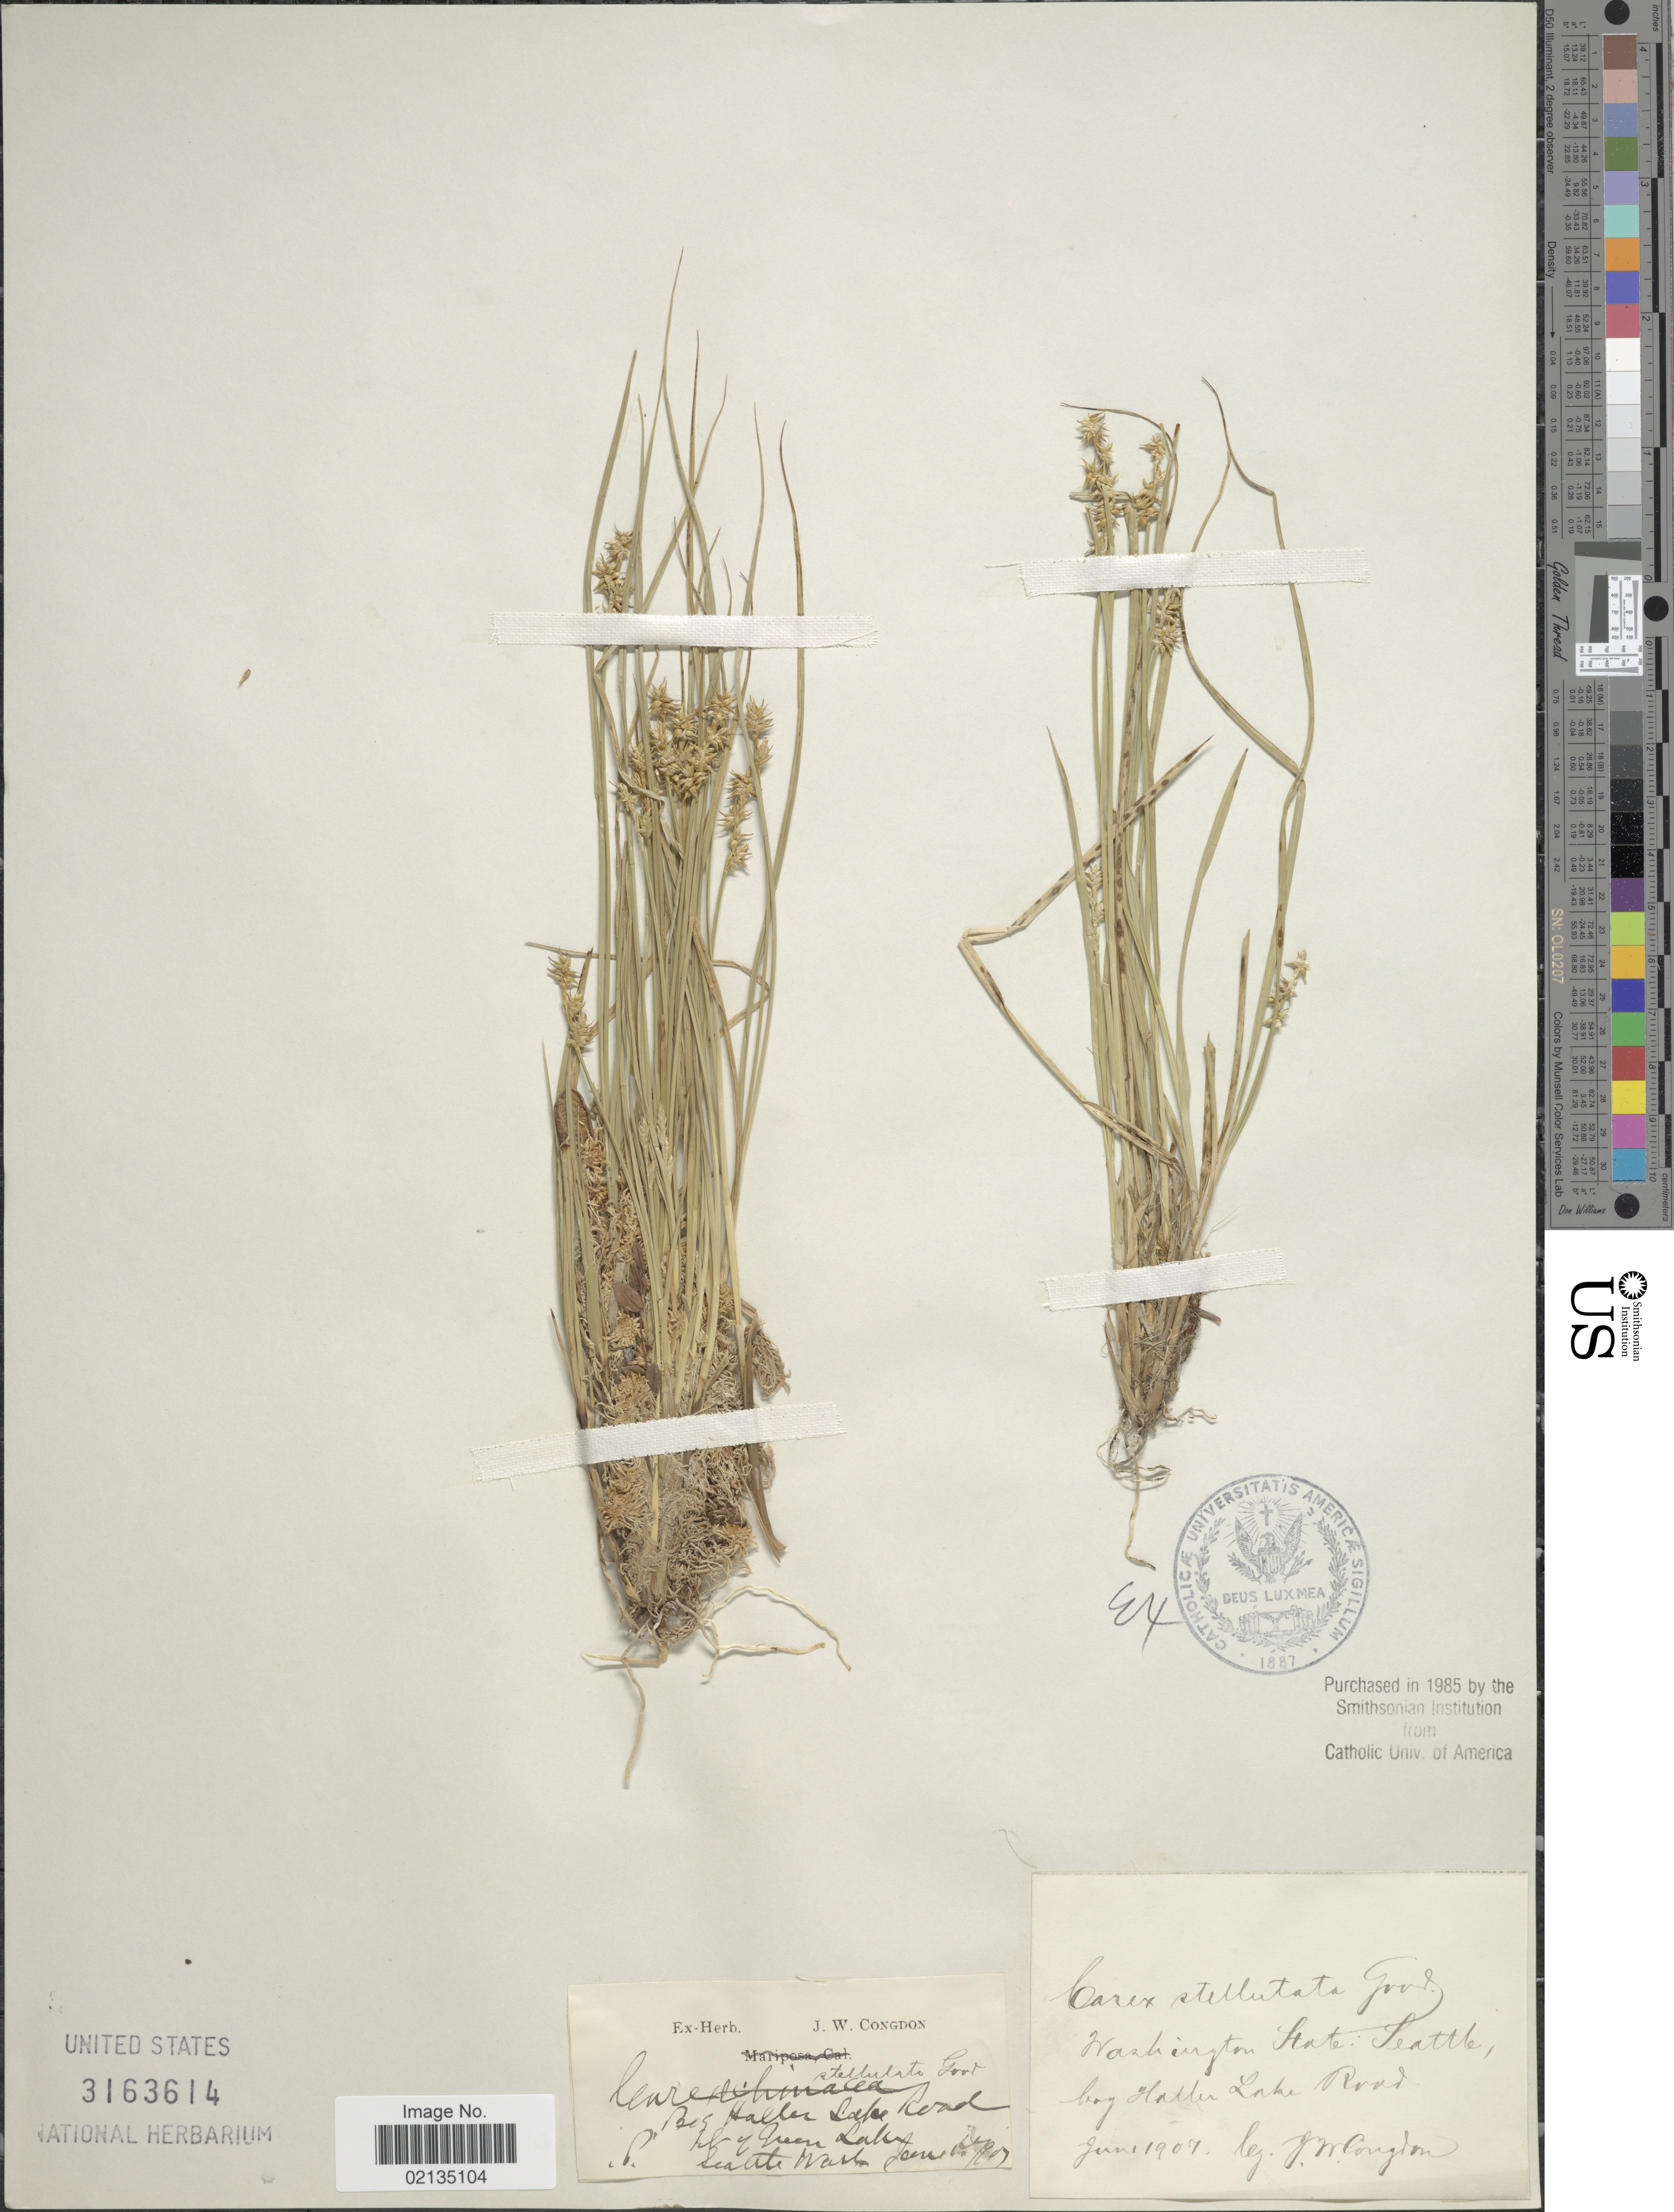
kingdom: Plantae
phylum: Tracheophyta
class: Liliopsida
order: Poales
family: Cyperaceae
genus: Carex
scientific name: Carex echinata subsp. echinata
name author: Murray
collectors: J. W. Congdon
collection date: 1907-06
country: United States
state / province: Washington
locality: Washington State: Seatle bog Haller Lake Road.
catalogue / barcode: US 3163614